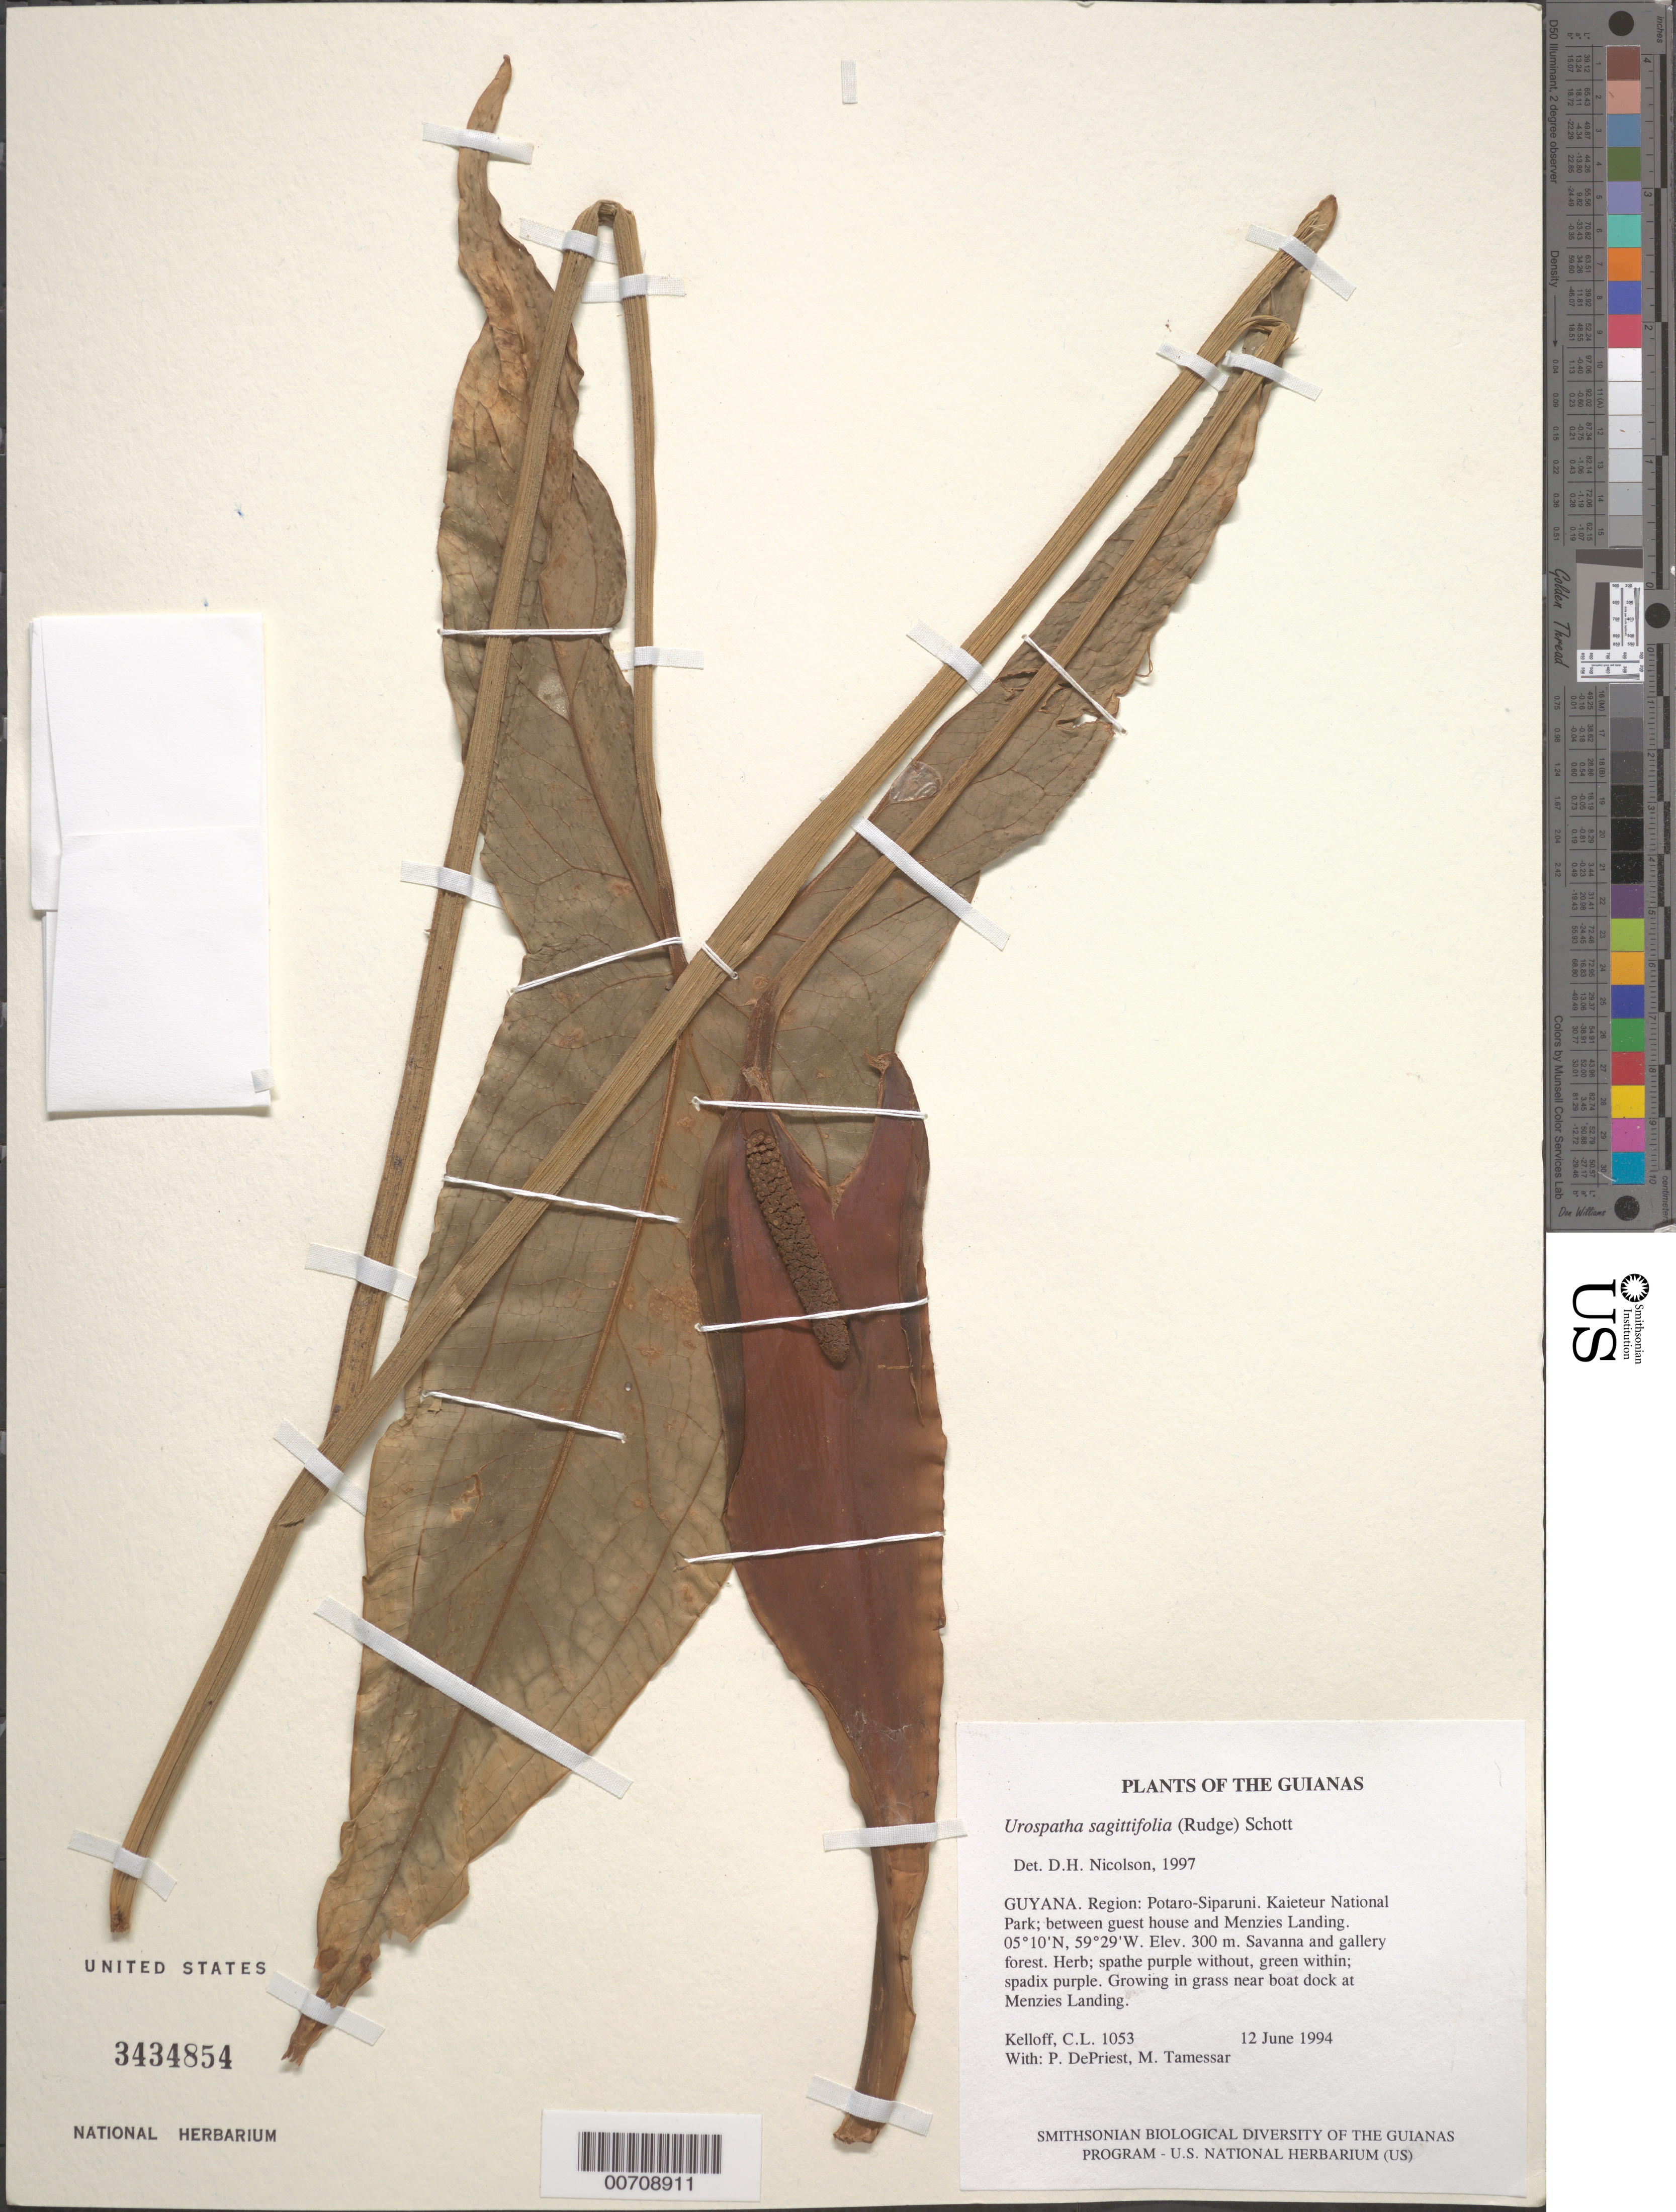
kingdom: Plantae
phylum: Tracheophyta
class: Liliopsida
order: Alismatales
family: Araceae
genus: Urospatha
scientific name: Urospatha sagittifolia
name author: (Rudge) Schott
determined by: Nicolson, Dan H.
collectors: C. L. Kelloff, P. DePriest & M. Tamessar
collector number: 1053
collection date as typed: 12 June 1994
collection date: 1994-06-12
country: Guyana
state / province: Potaro-Siparuni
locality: Kaieteur National Park; between guest house and Menzies Landing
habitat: Savanna and gallery forest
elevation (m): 300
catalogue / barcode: US 3434854